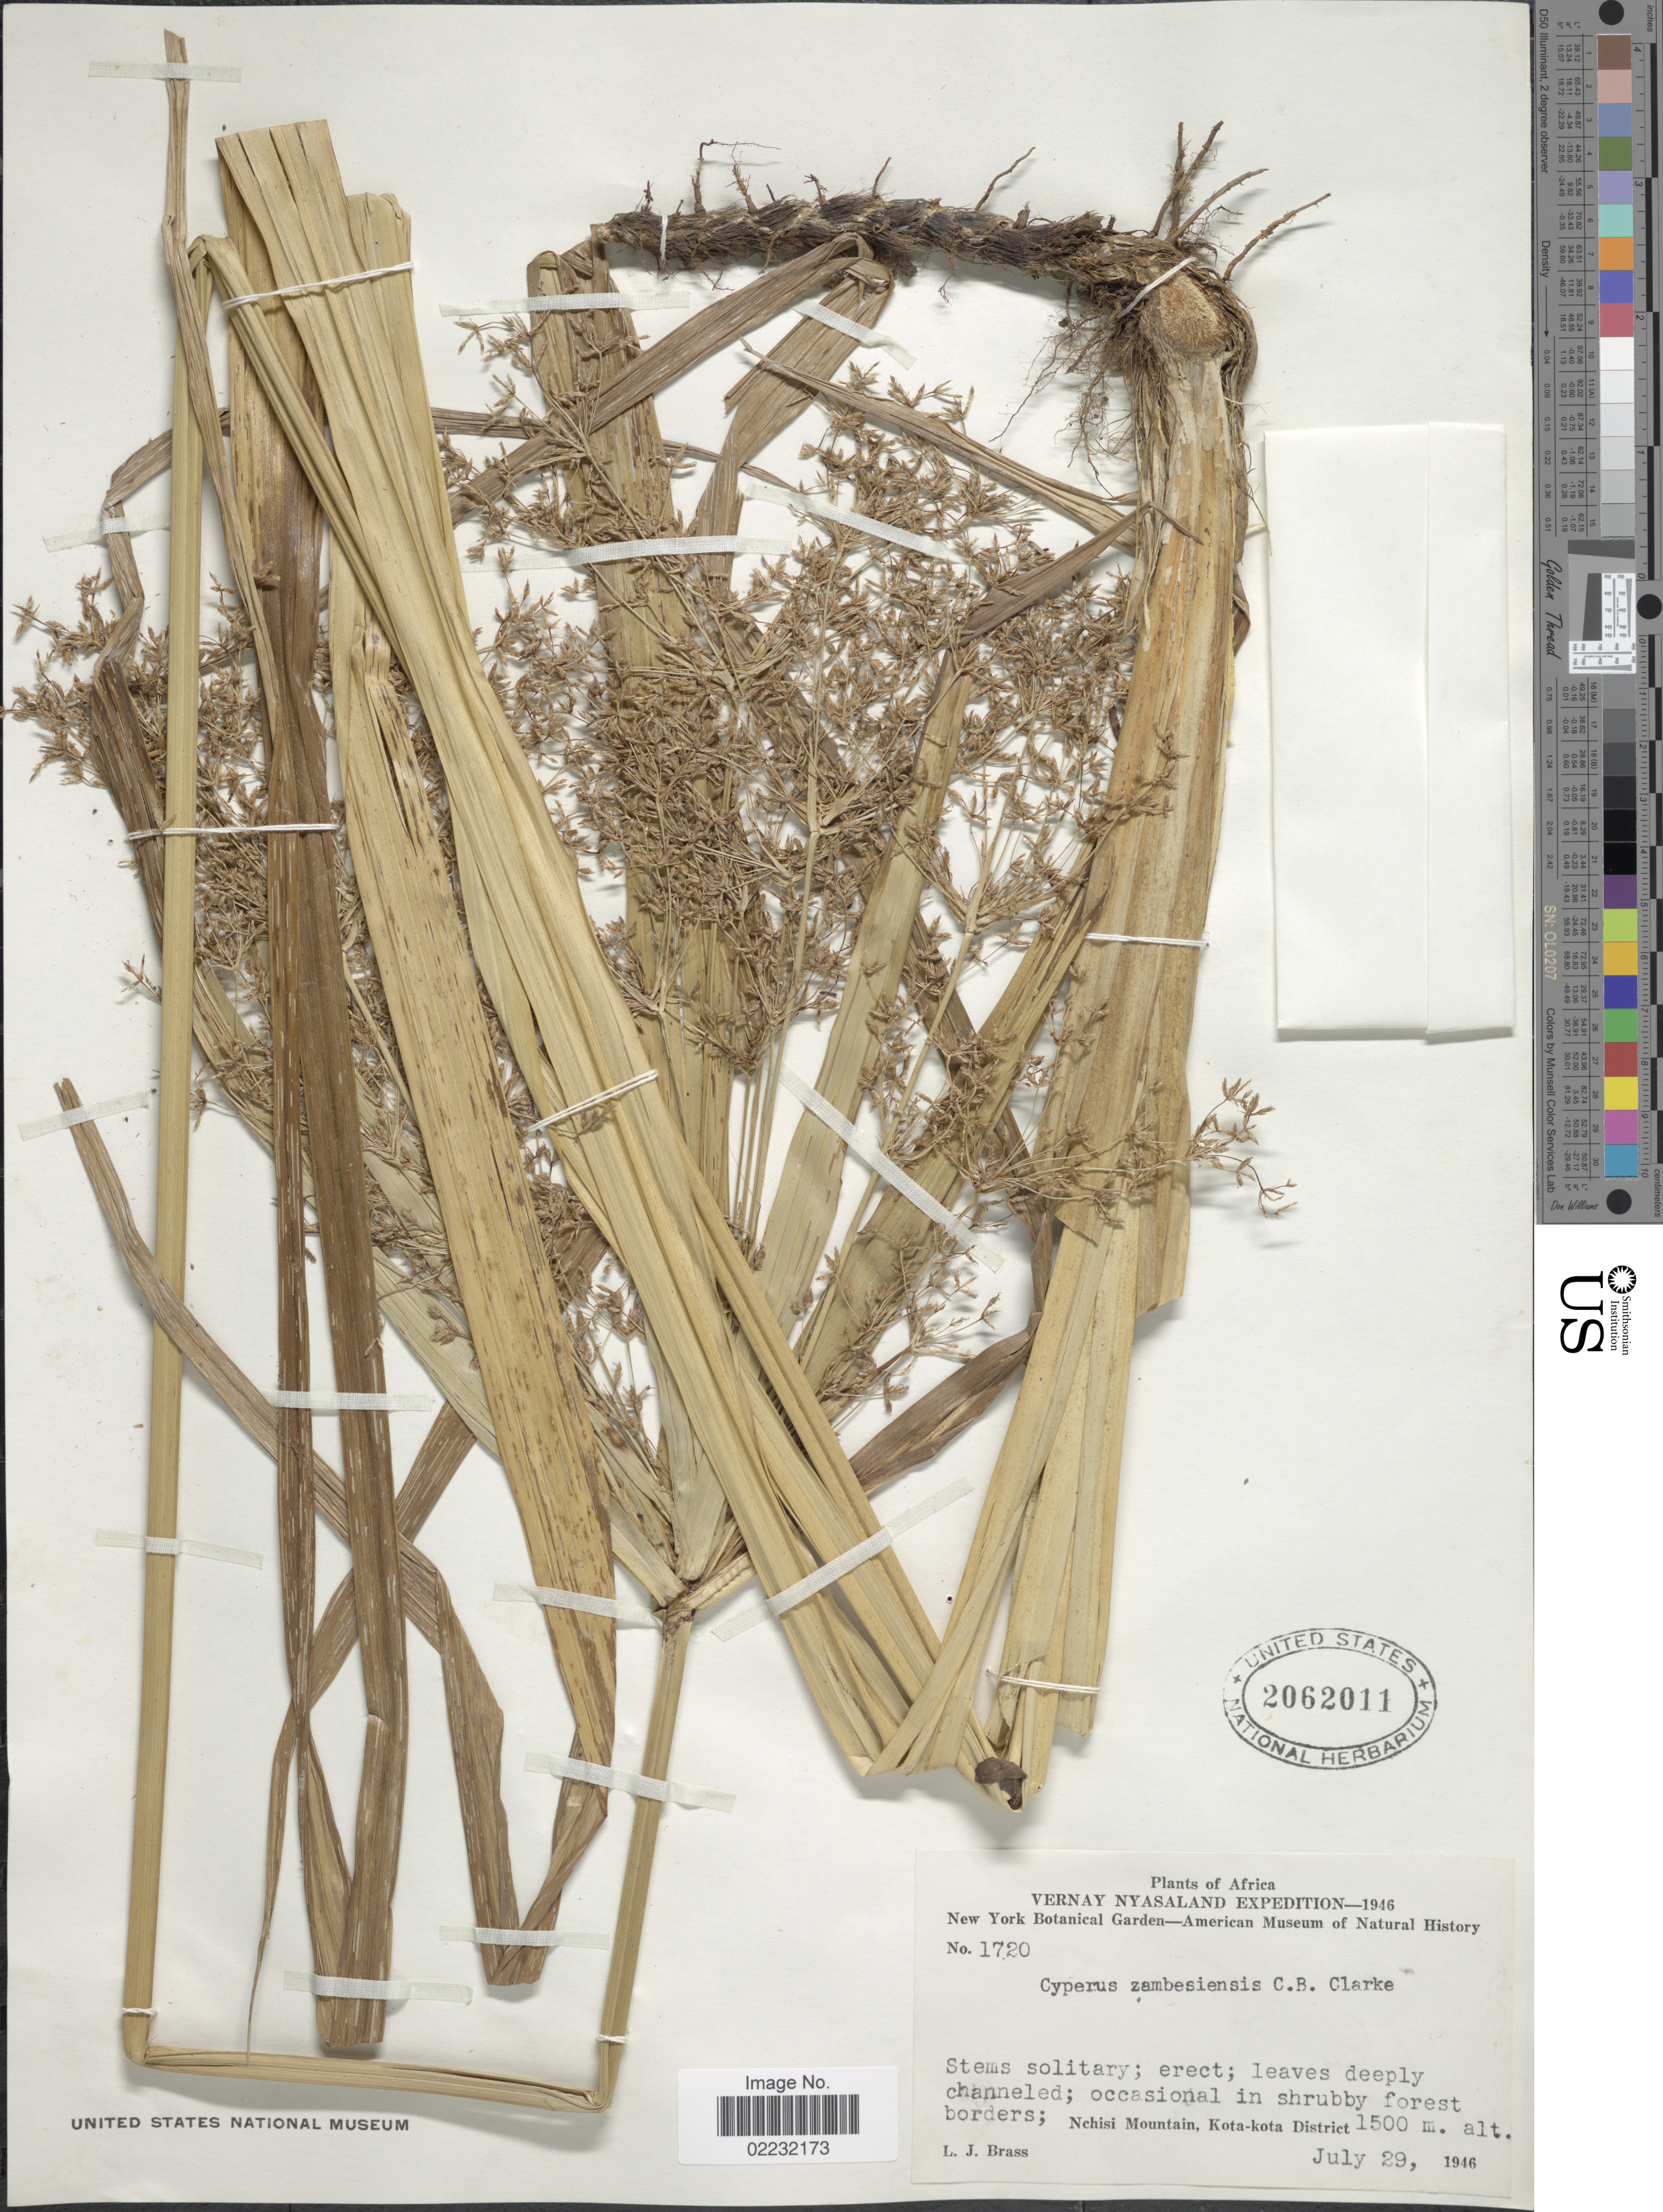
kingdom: Plantae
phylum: Tracheophyta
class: Liliopsida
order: Poales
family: Cyperaceae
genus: Cyperus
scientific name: Cyperus glaucophyllus var. zambesiensis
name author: (C.B. Clarke) Kük.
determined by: Strong, Mark T., (BOT), Smithsonian Institution - National Museum of Natural History (UNITED STATES)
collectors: L. J. Brass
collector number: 1720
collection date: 1946-07-29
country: Malawi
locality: Vernay Nyasaland, Nchisi Mounta, Kota-Kota District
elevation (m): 1500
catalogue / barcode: US 2062011